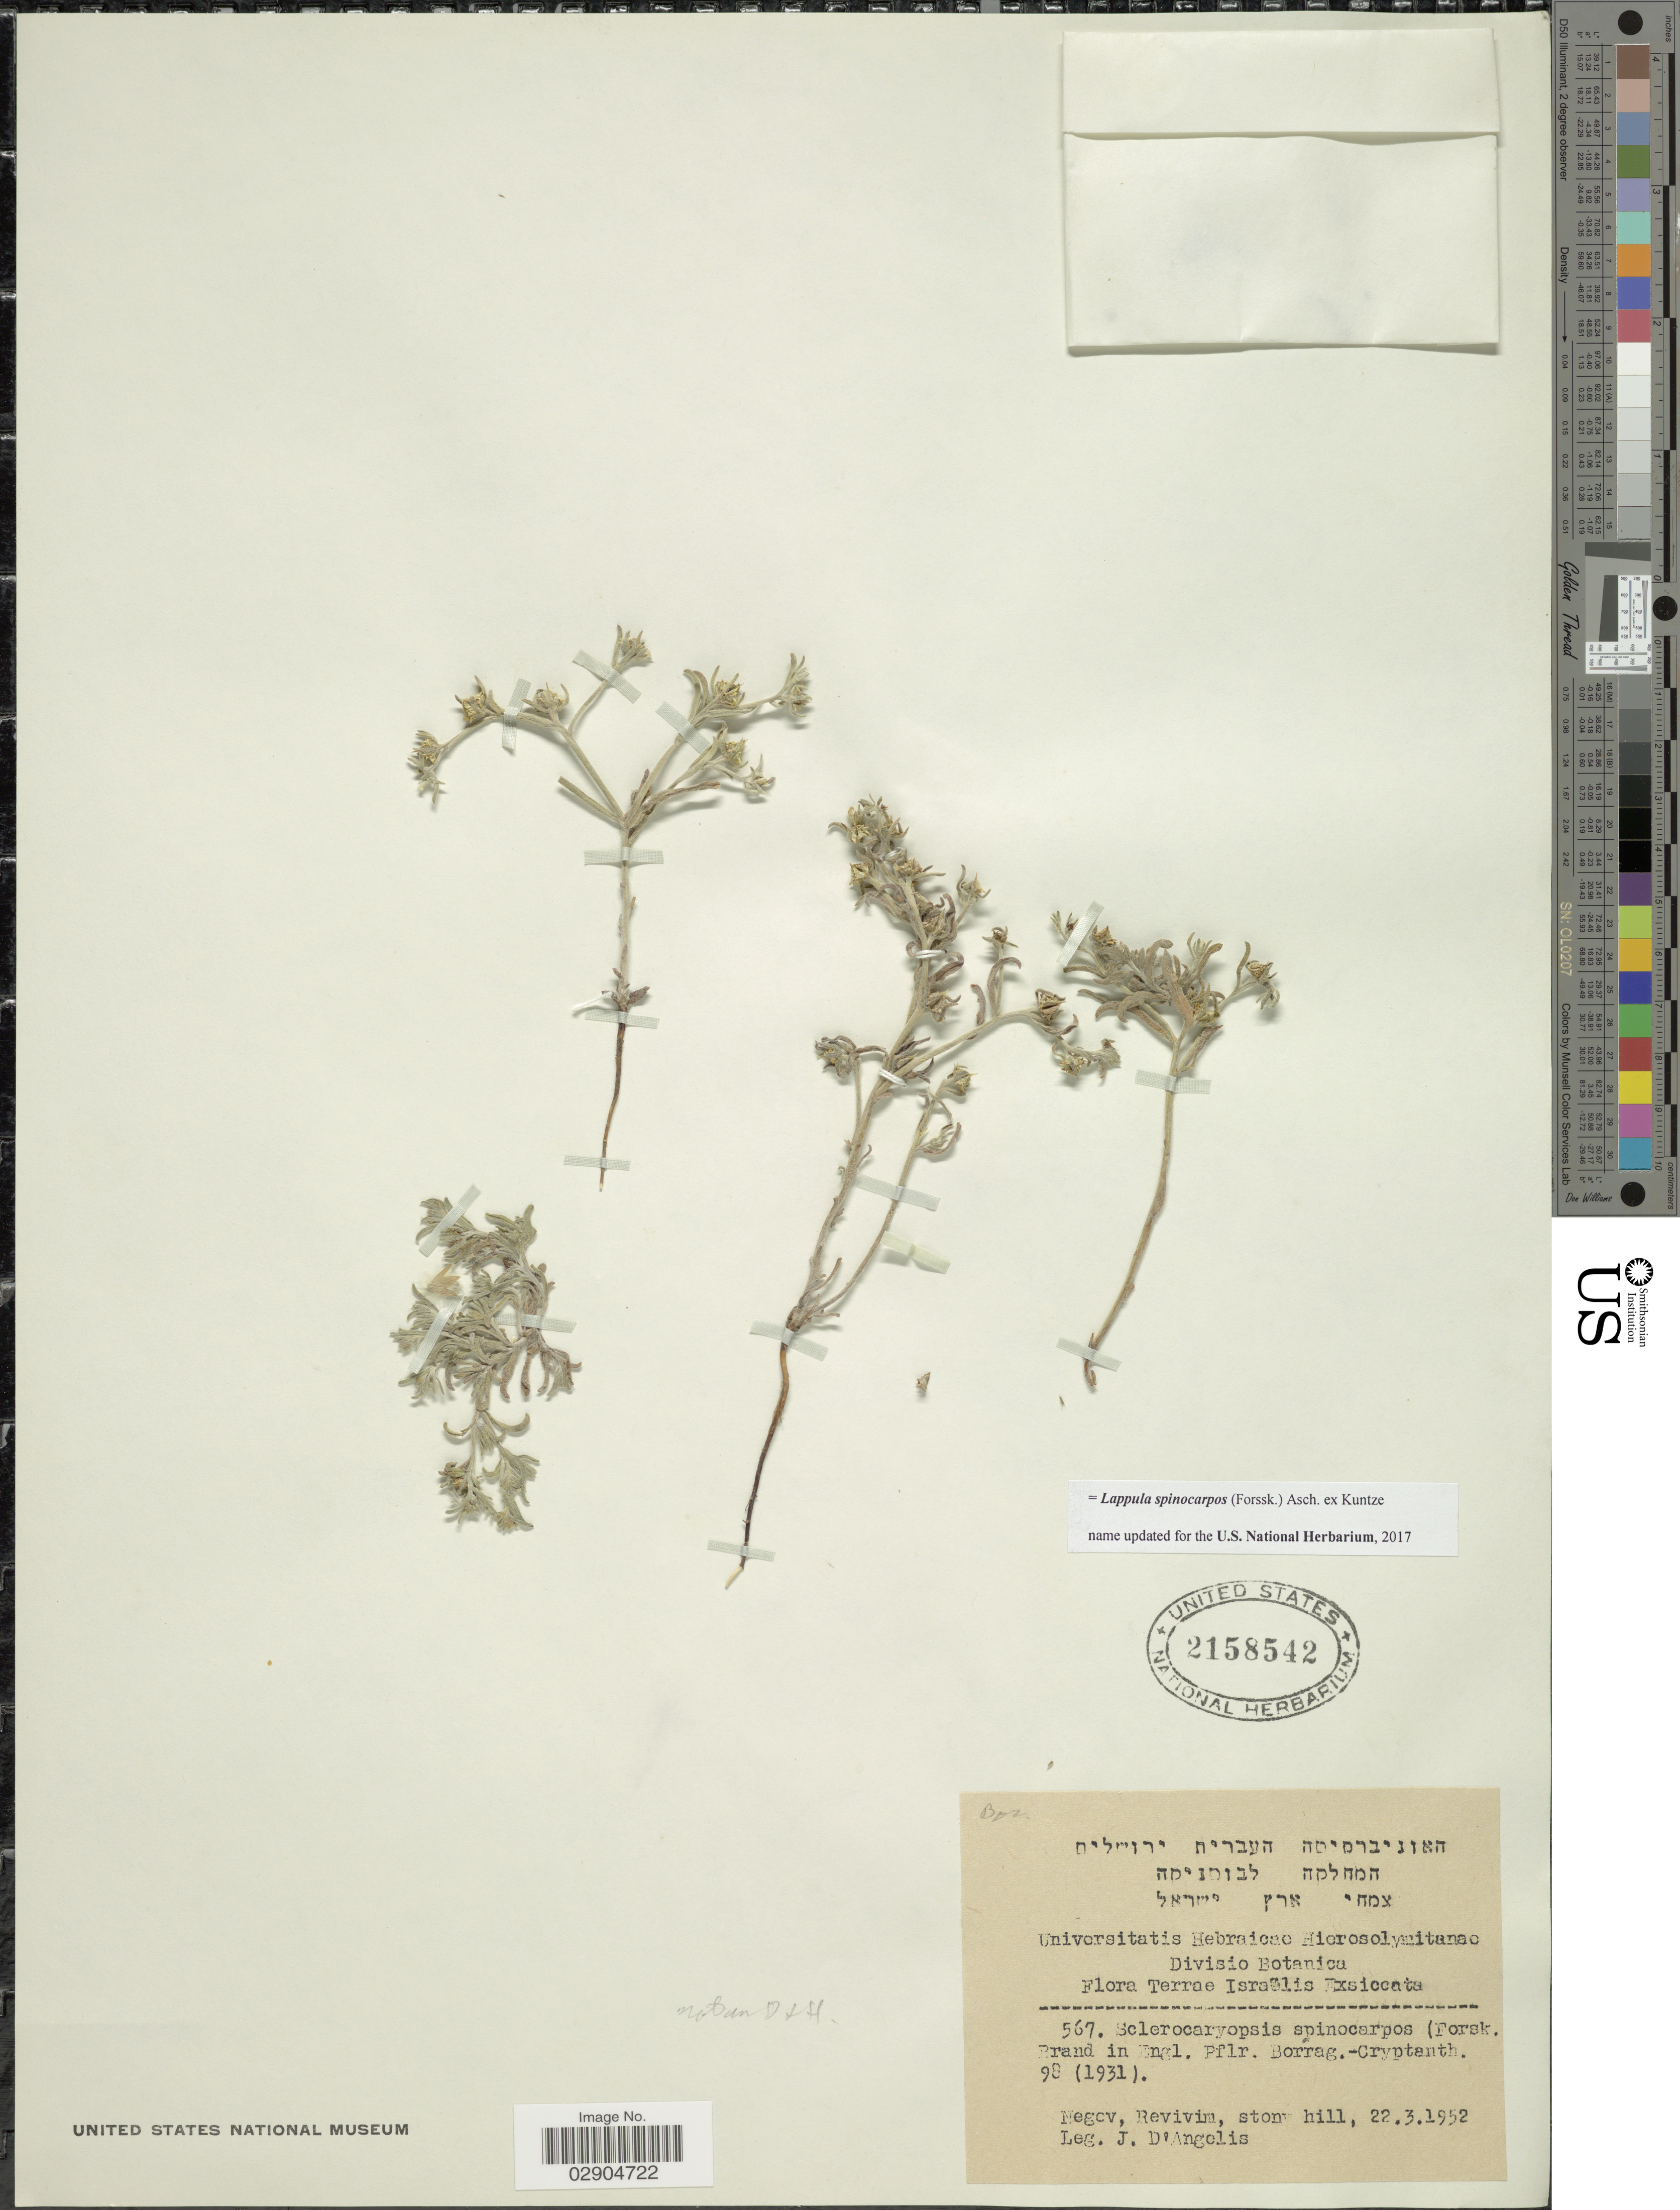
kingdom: Plantae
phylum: Tracheophyta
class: Magnoliopsida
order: Boraginales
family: Boraginaceae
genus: Lappula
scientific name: Lappula spinocarpos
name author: (Forssk.) Asch. ex Kuntze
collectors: J. D'angelis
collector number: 567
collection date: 1952-03-22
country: Israel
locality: Terrae Israëlis. Hegcv, Revivim, stony hill.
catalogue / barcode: US 2158542